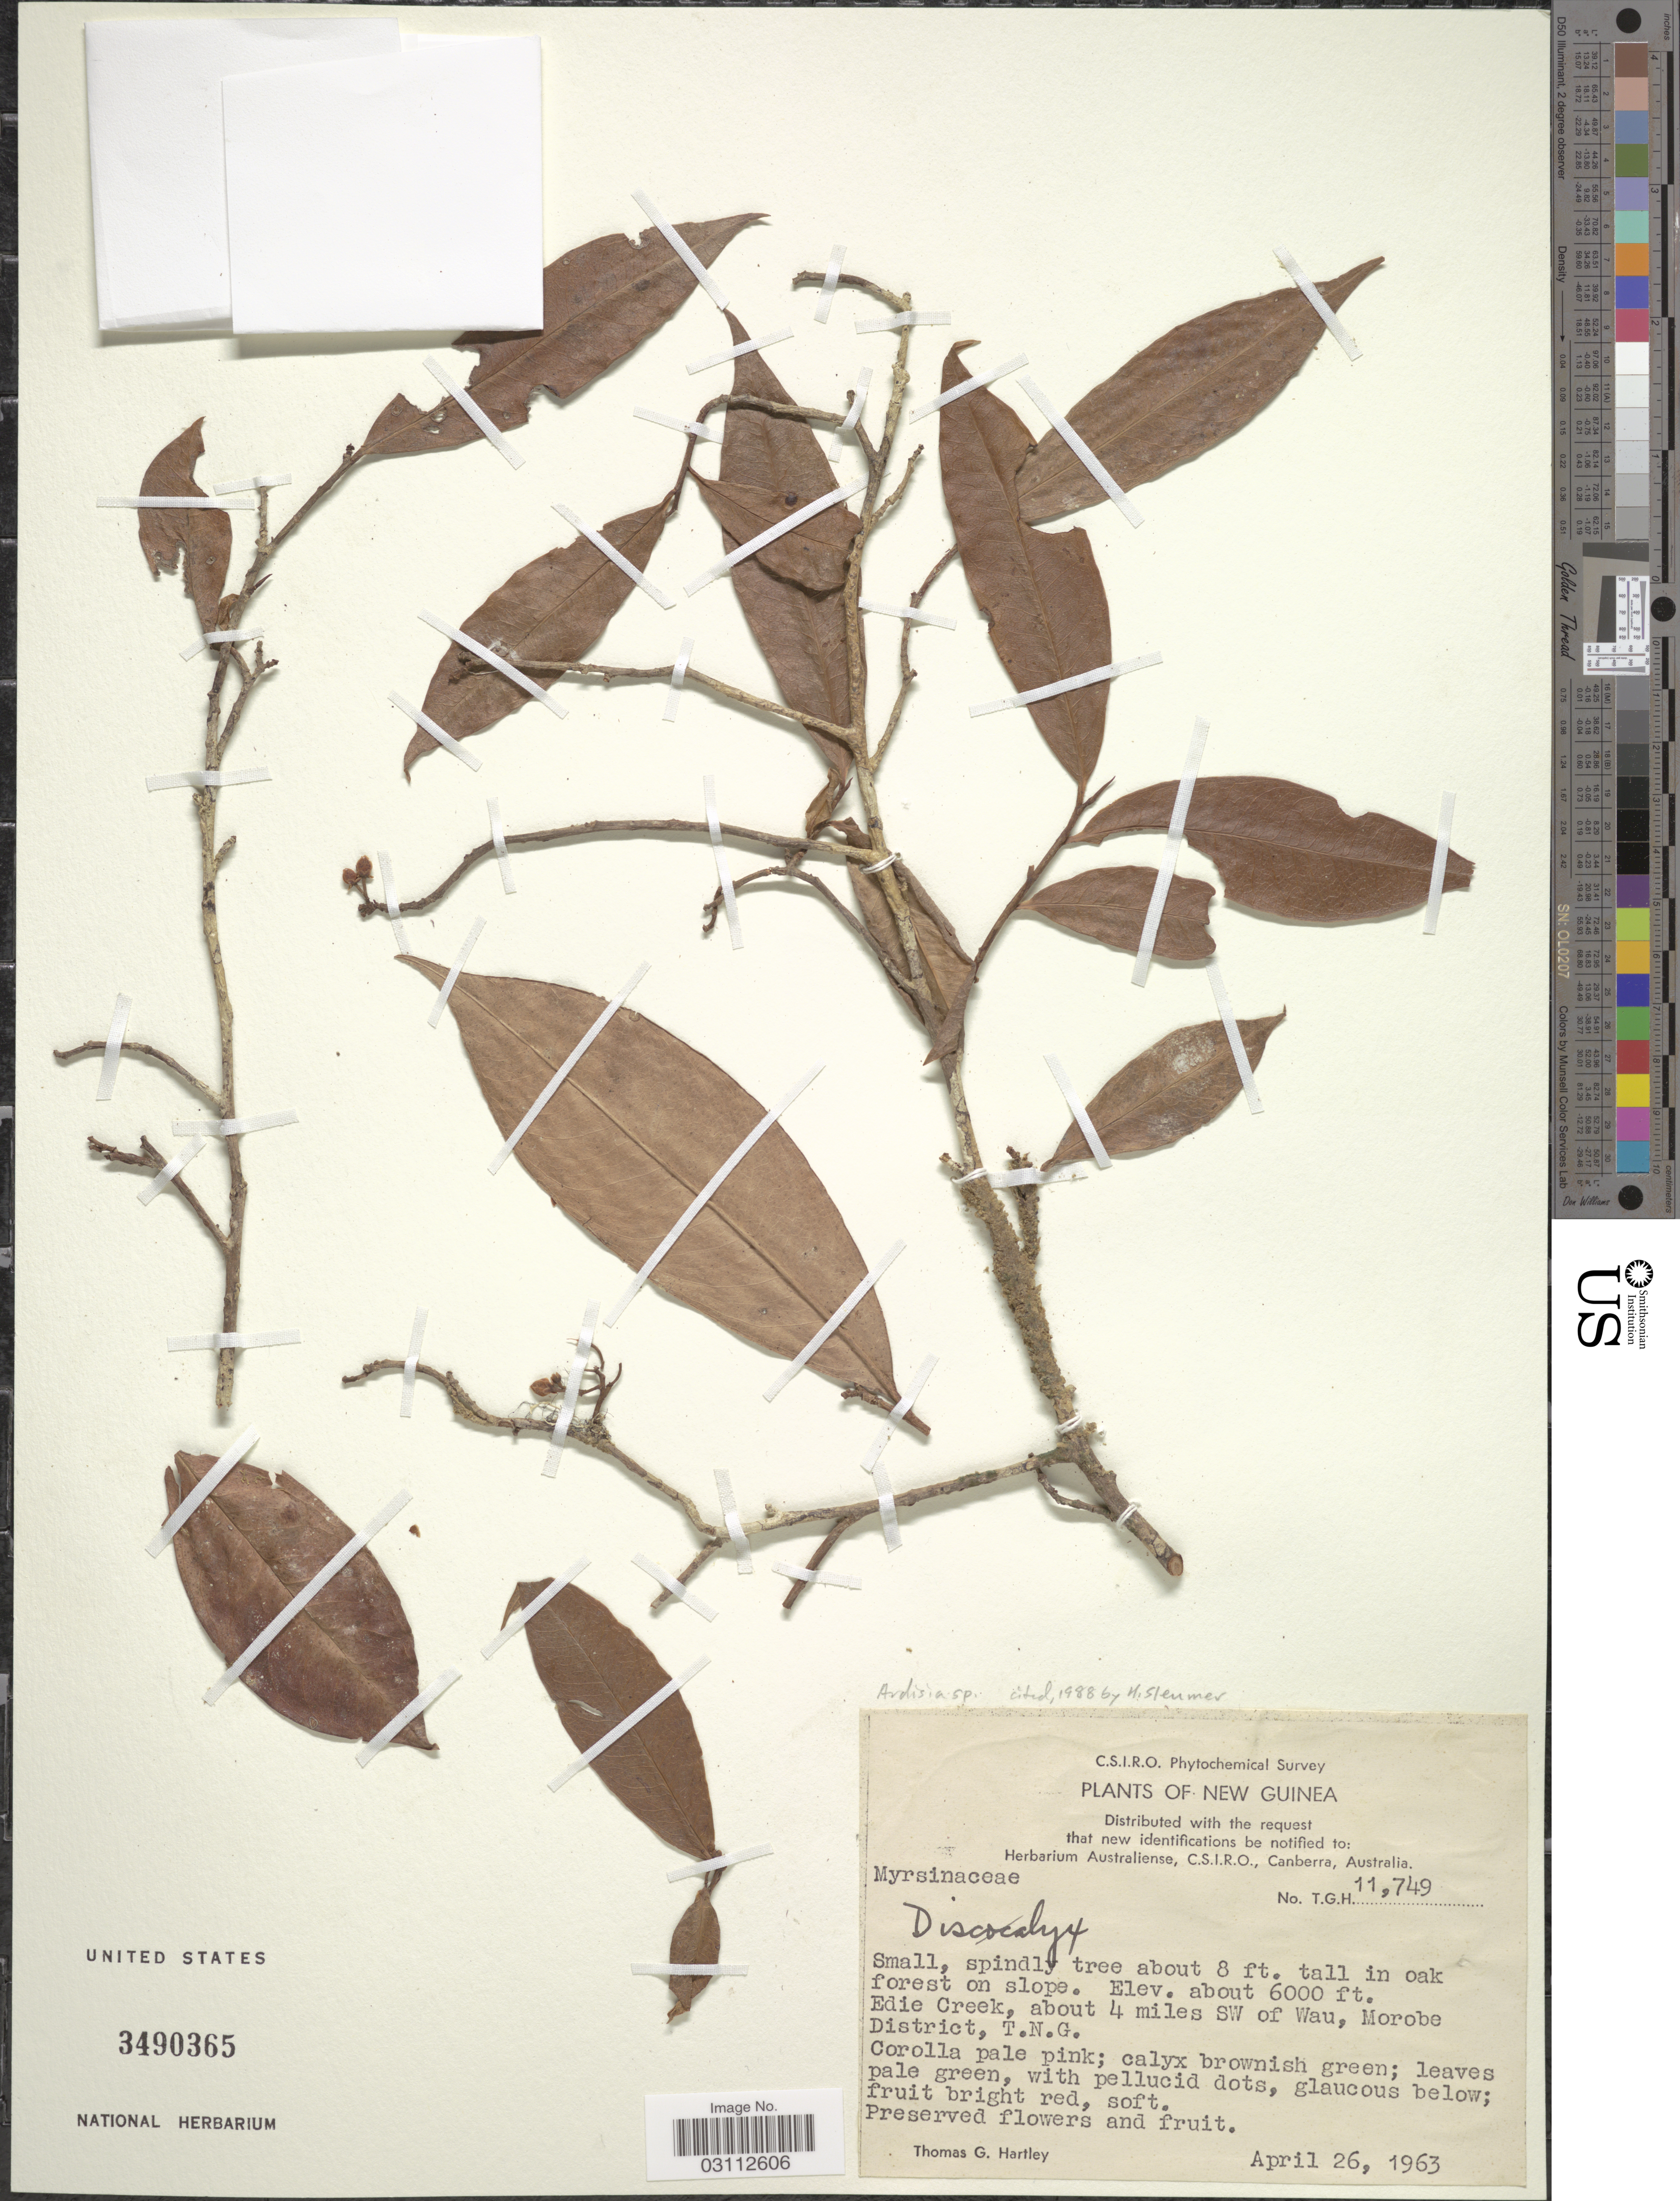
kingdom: Plantae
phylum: Tracheophyta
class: Magnoliopsida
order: Ericales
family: Primulaceae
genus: Ardisia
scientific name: Ardisia sp.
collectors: T. G. Hartley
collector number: TGH11749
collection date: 1963-04-26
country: Papua New Guinea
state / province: Morobe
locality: New Guinea, Edie Creek, about 4 miles SW of Wau, Morobe District, T.N.G.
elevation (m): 1829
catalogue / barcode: US 3490365